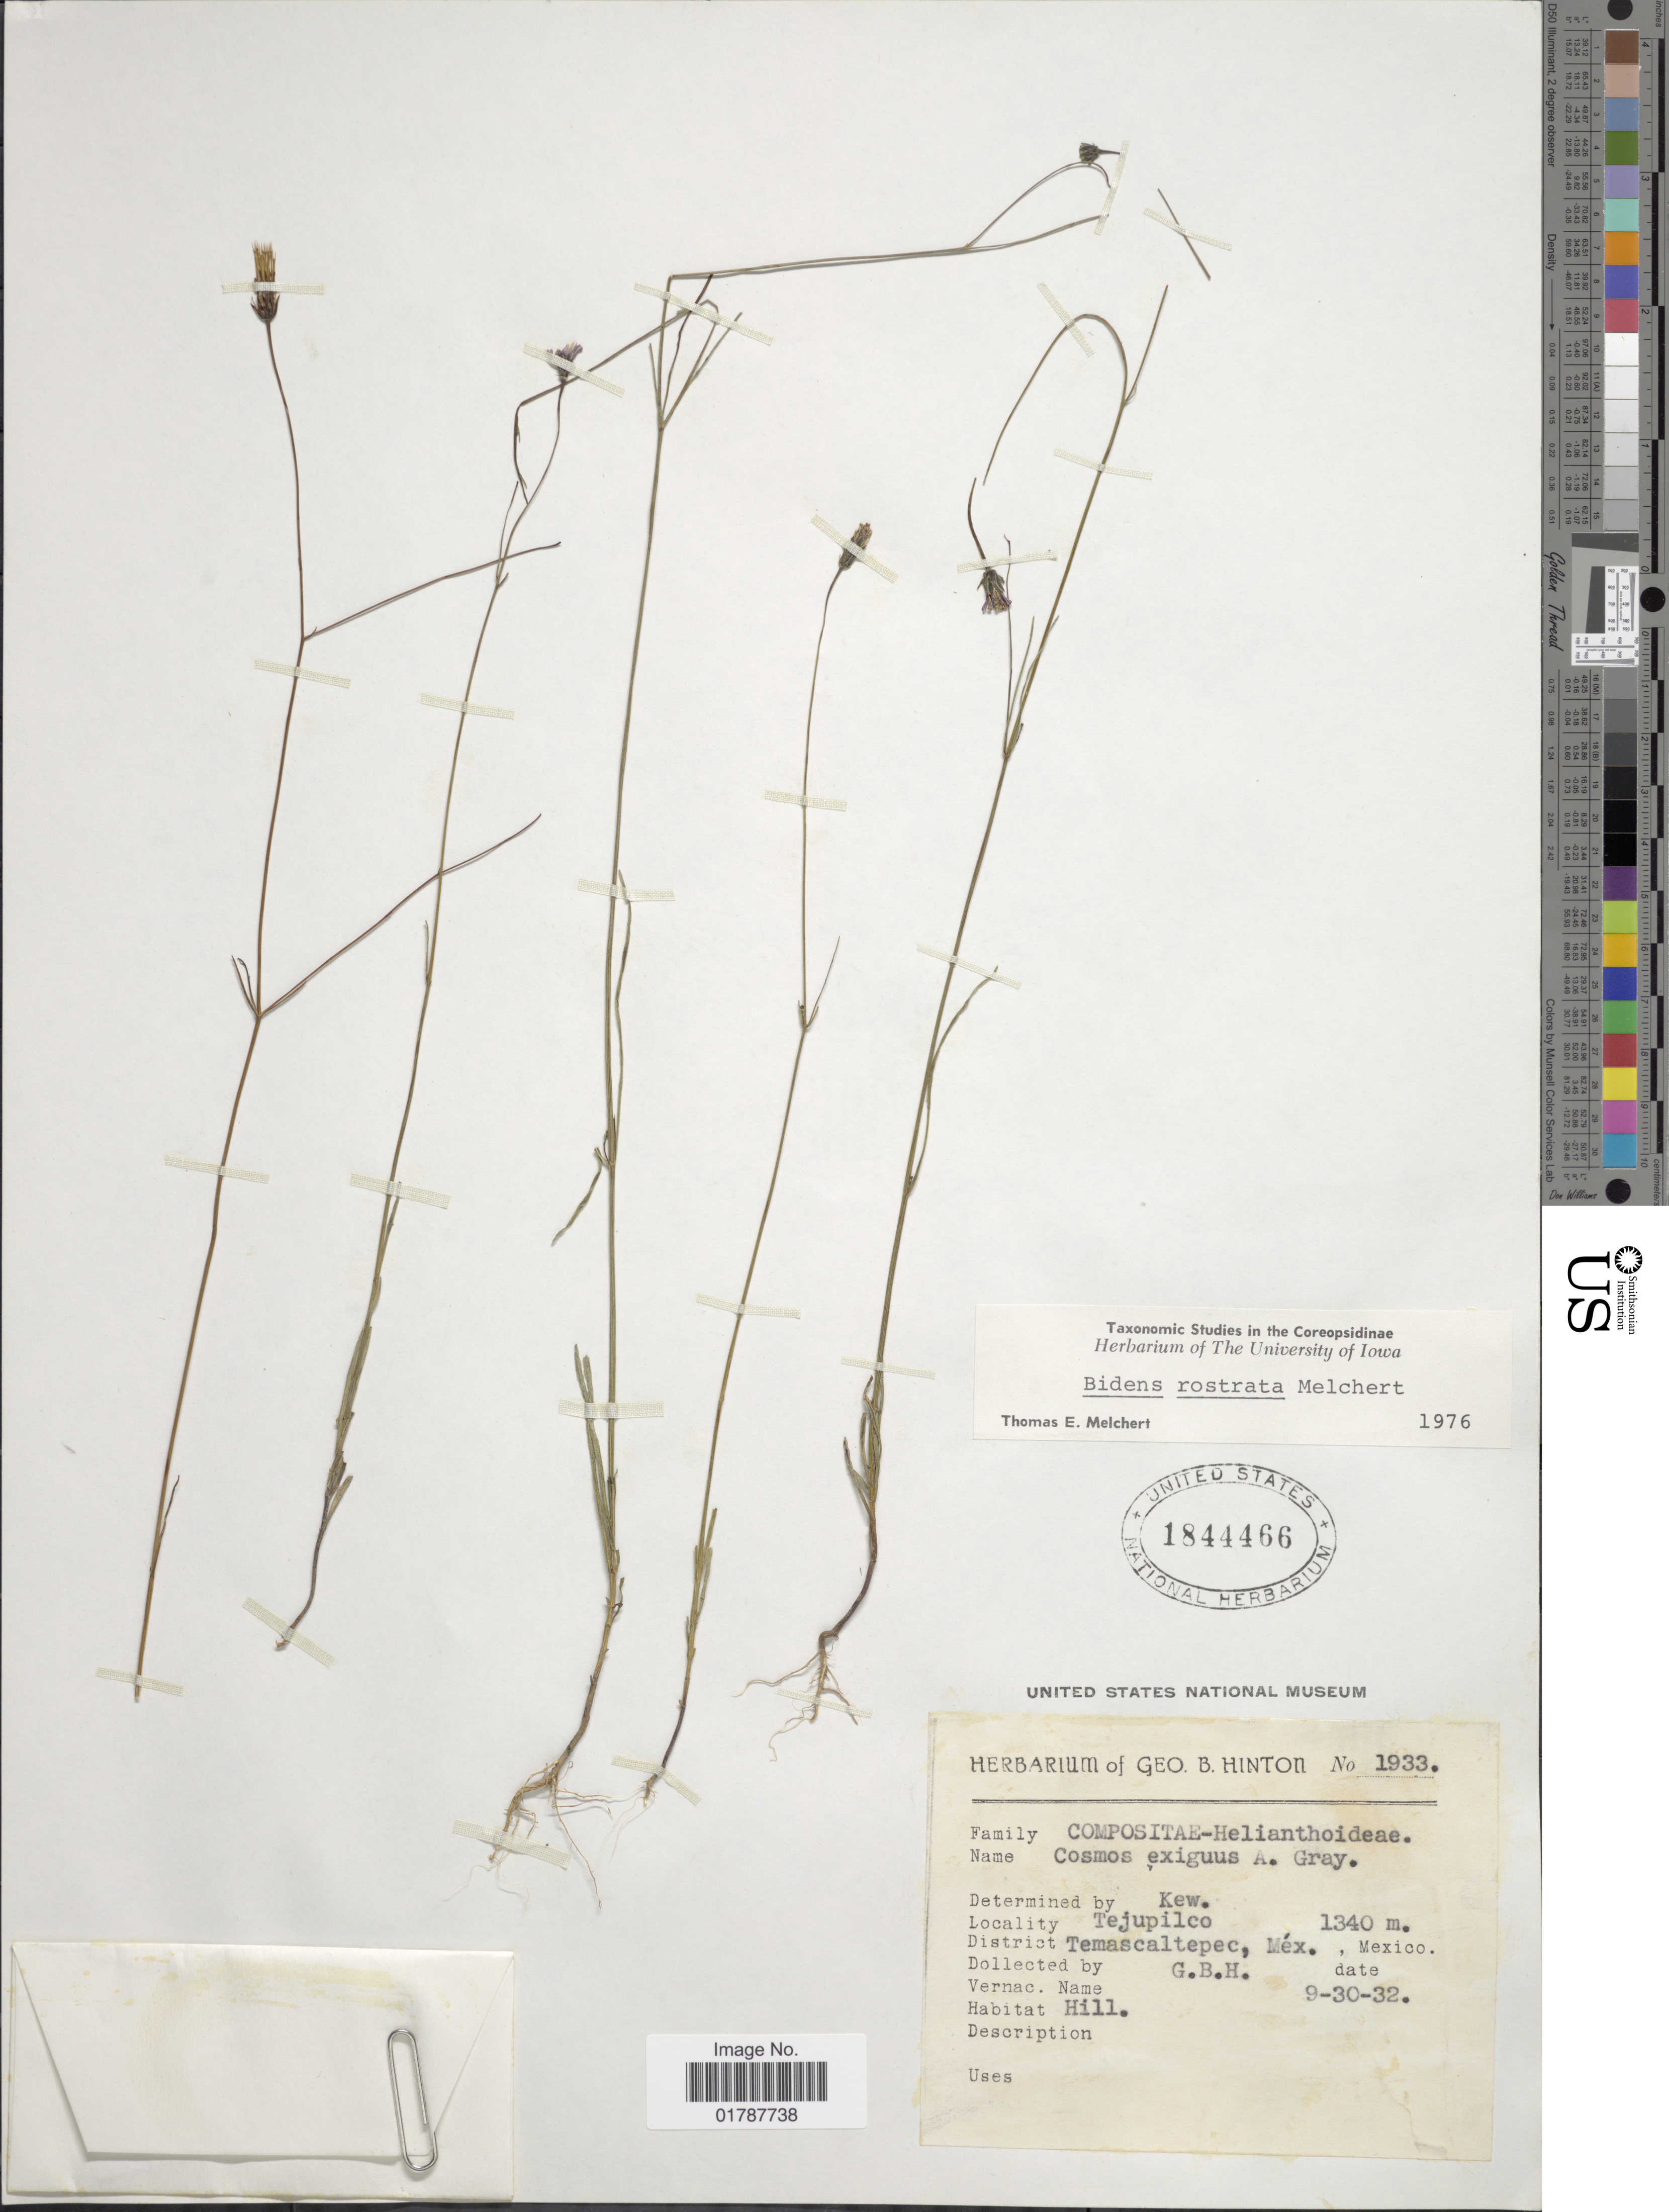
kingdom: Plantae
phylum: Tracheophyta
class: Magnoliopsida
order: Asterales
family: Asteraceae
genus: Bidens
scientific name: Bidens rostrata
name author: Melchert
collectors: G. B. Hinton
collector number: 1933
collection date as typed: Transcribed d/m/y: 30/9/32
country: Mexico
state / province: México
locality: Tejupilco, District Temascaltepec, Mex., Mexico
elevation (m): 1340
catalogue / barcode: US 1844466